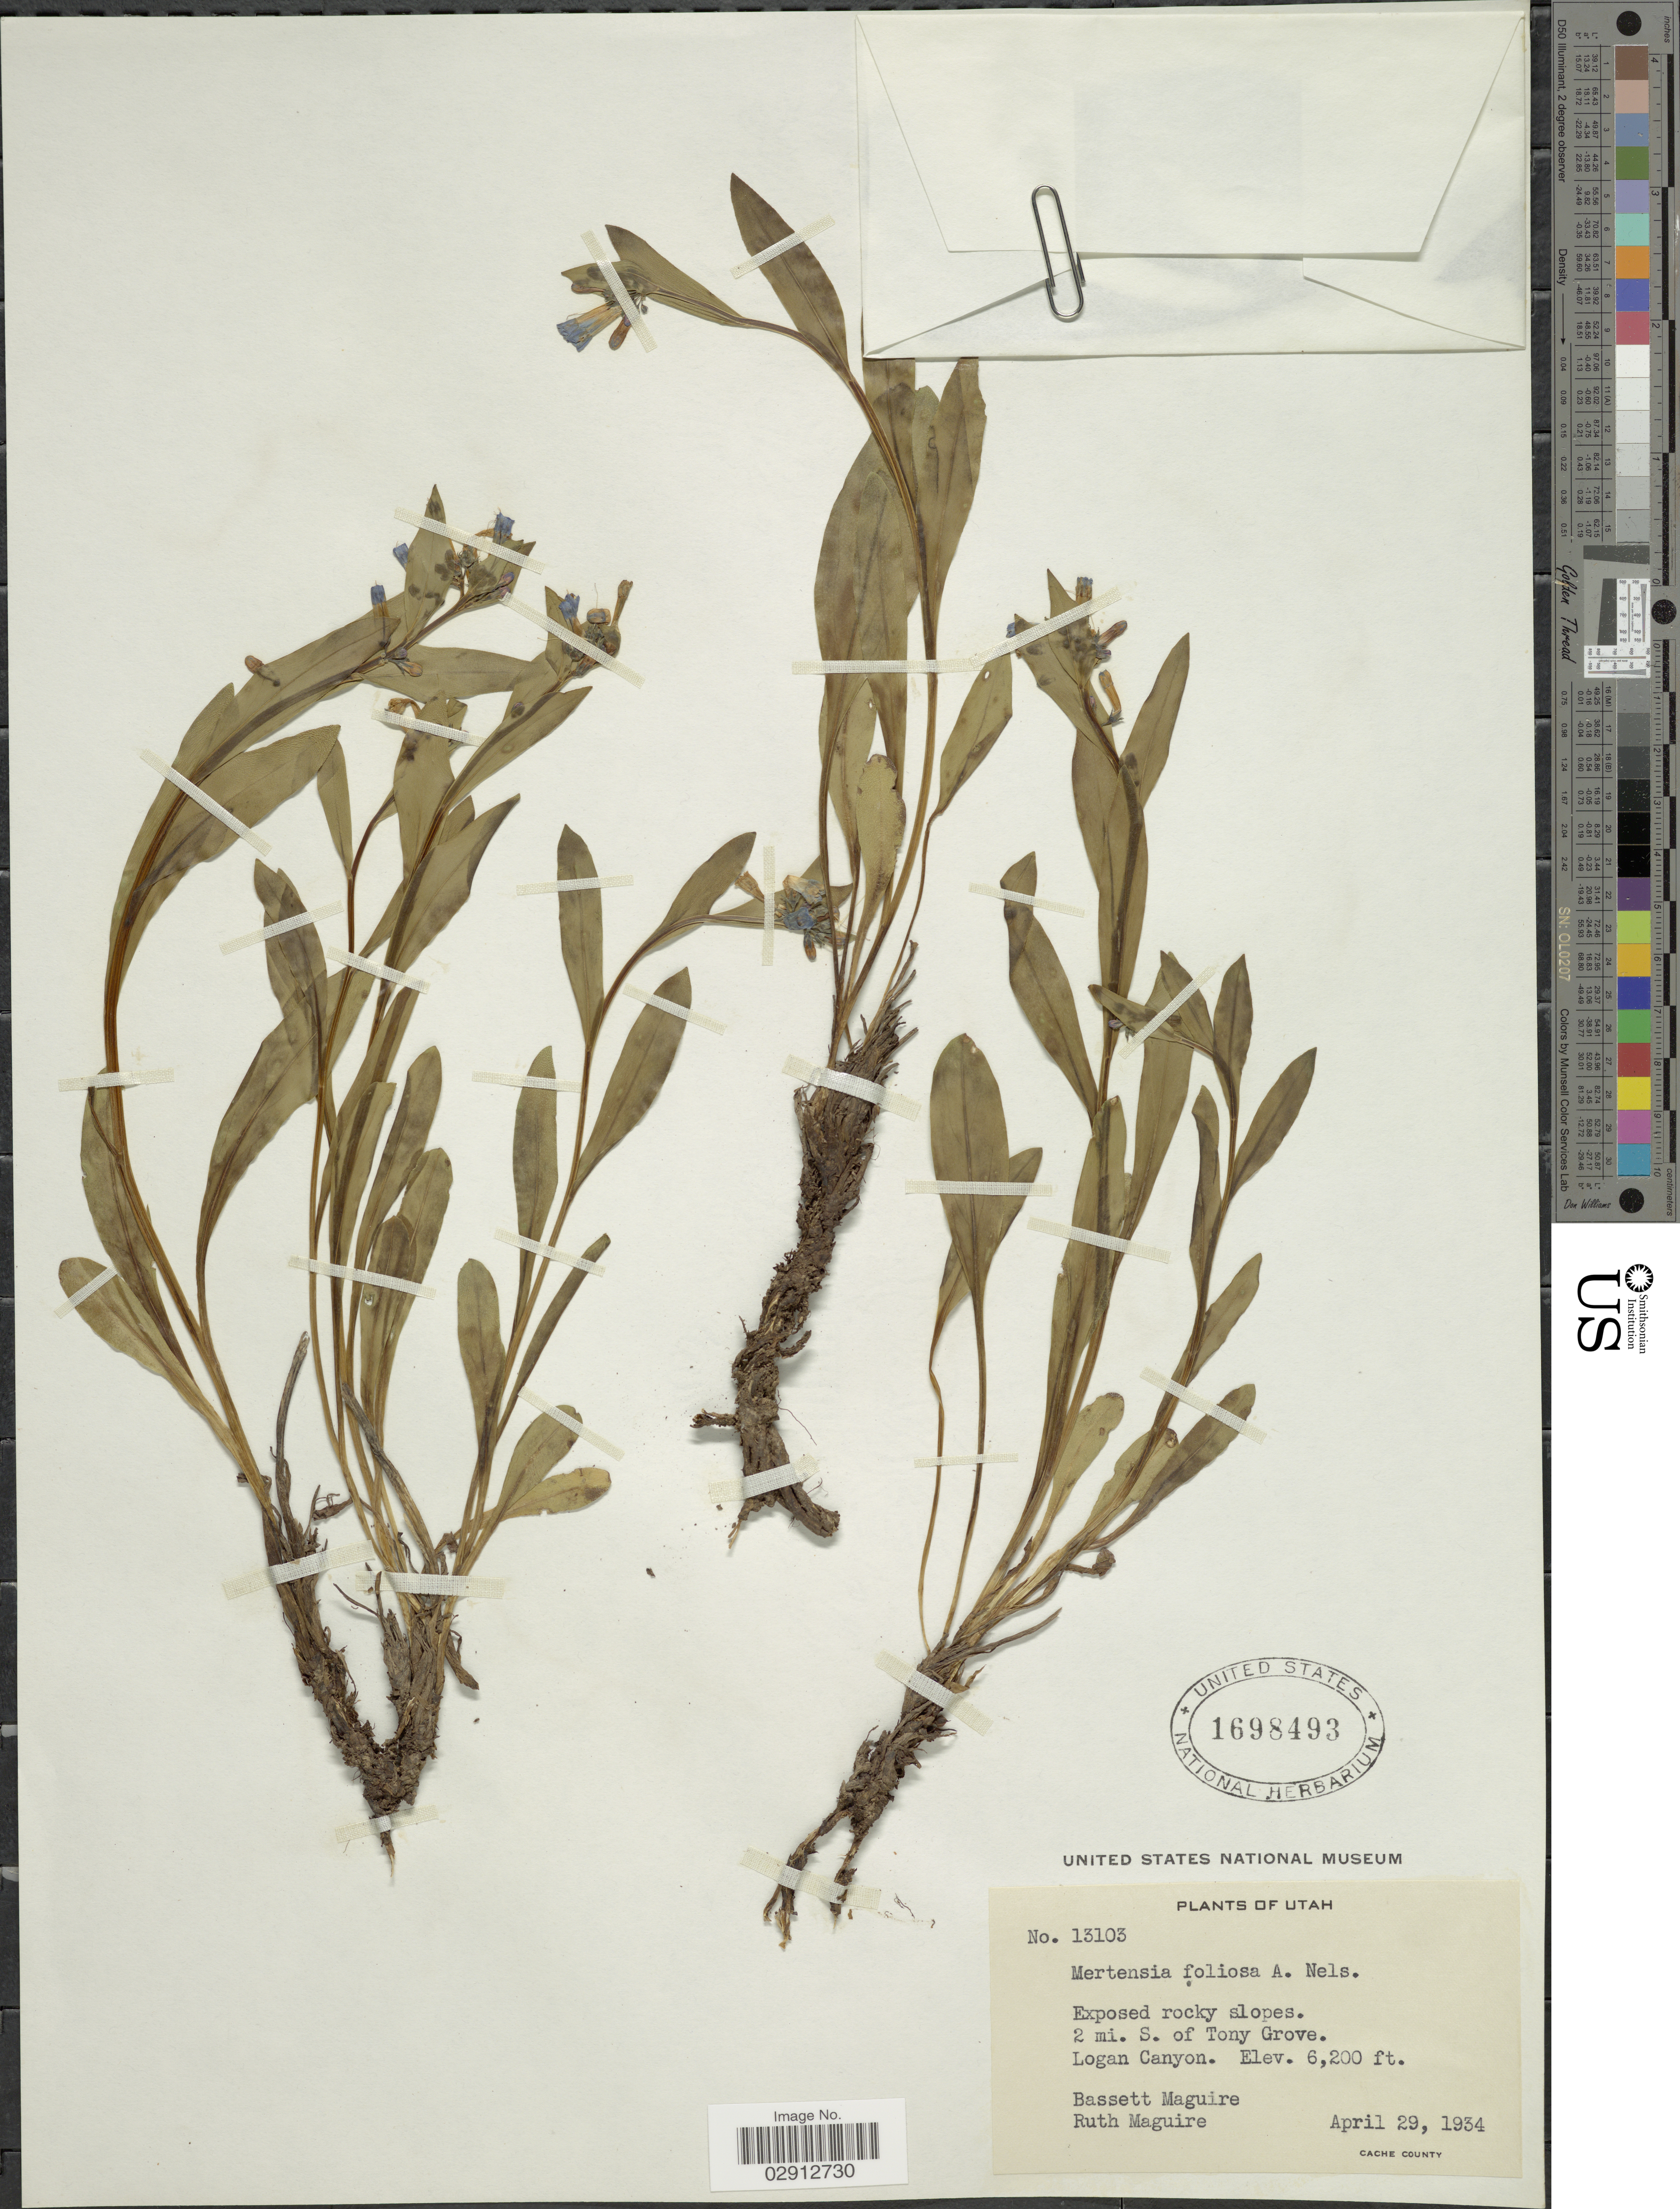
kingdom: Plantae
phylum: Tracheophyta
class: Magnoliopsida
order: Boraginales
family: Boraginaceae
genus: Mertensia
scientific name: Mertensia oblongifolia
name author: (Nutt.) G. Don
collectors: B. Maguire & R. R. Maguire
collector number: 13103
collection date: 1934-04-29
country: United States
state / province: Utah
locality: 2 mi. S. of Tony Grove. Logan Canyon.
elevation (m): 1890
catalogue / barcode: US 1698493